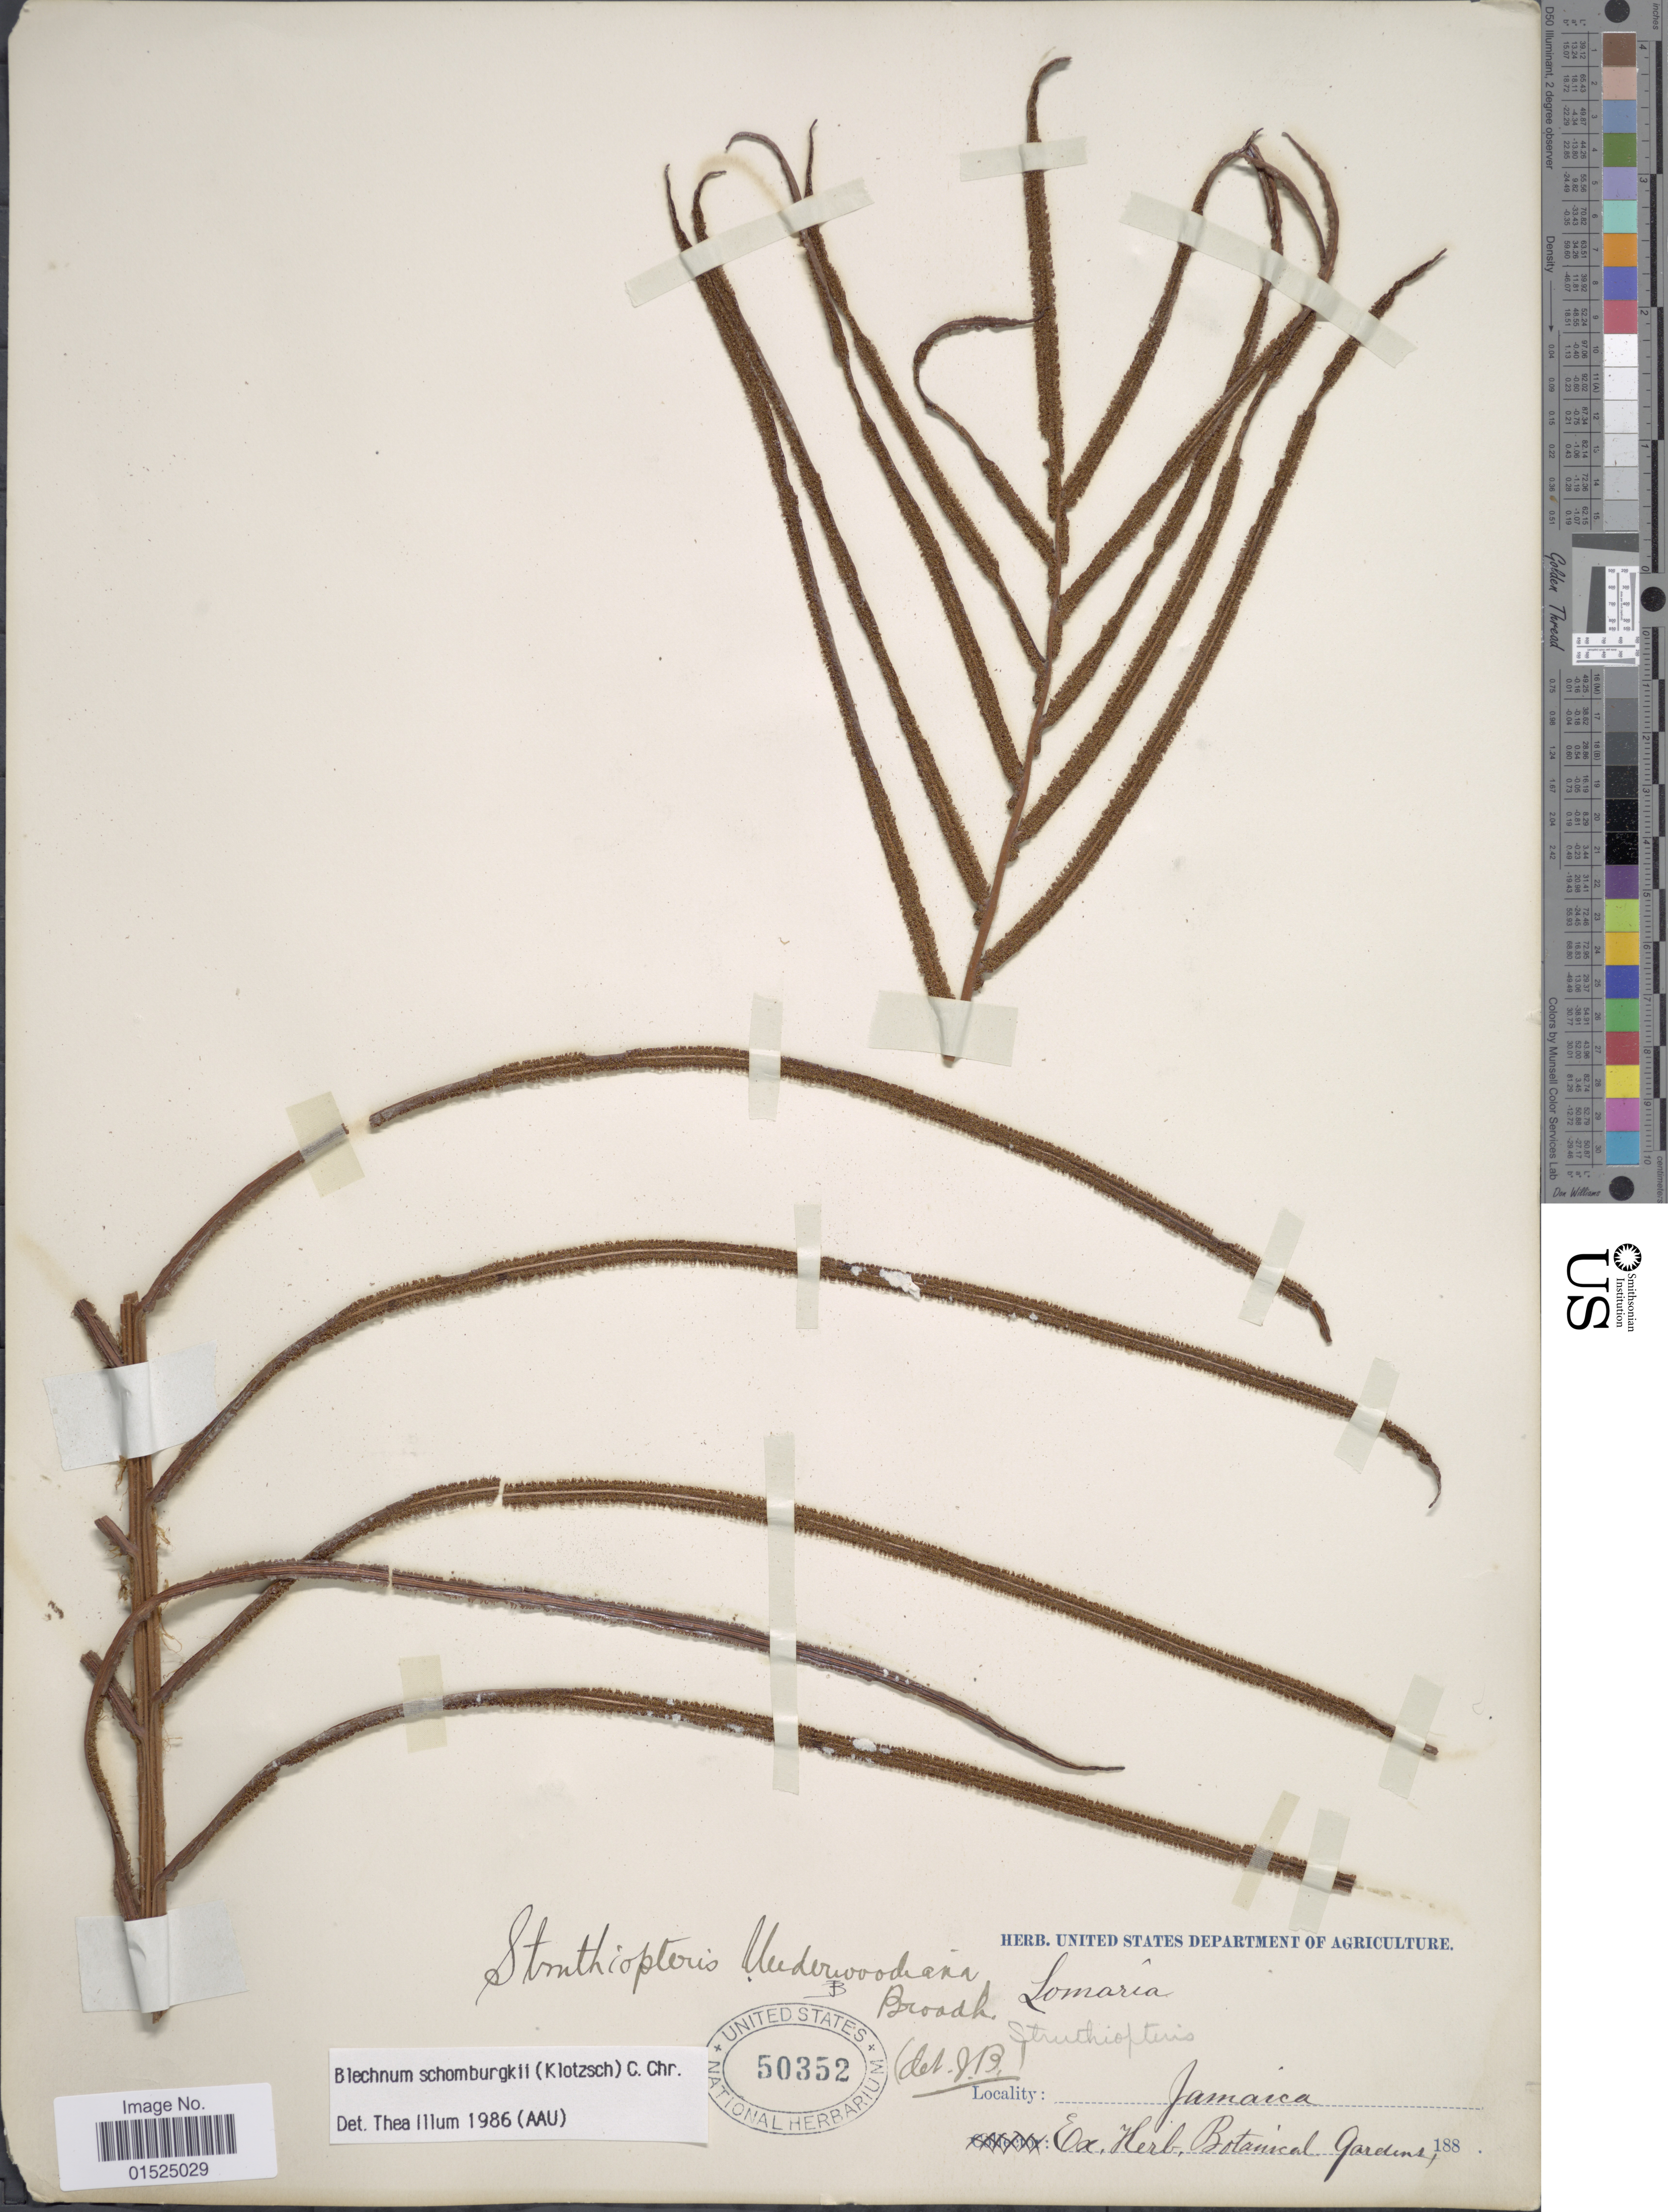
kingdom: Plantae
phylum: Tracheophyta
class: Polypodiopsida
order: Polypodiales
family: Blechnaceae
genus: Blechnum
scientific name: Blechnum underwoodianum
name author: (Broadh.) C. Chr.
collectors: ex herb. Bot. Gard.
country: Jamaica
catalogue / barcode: US 50352